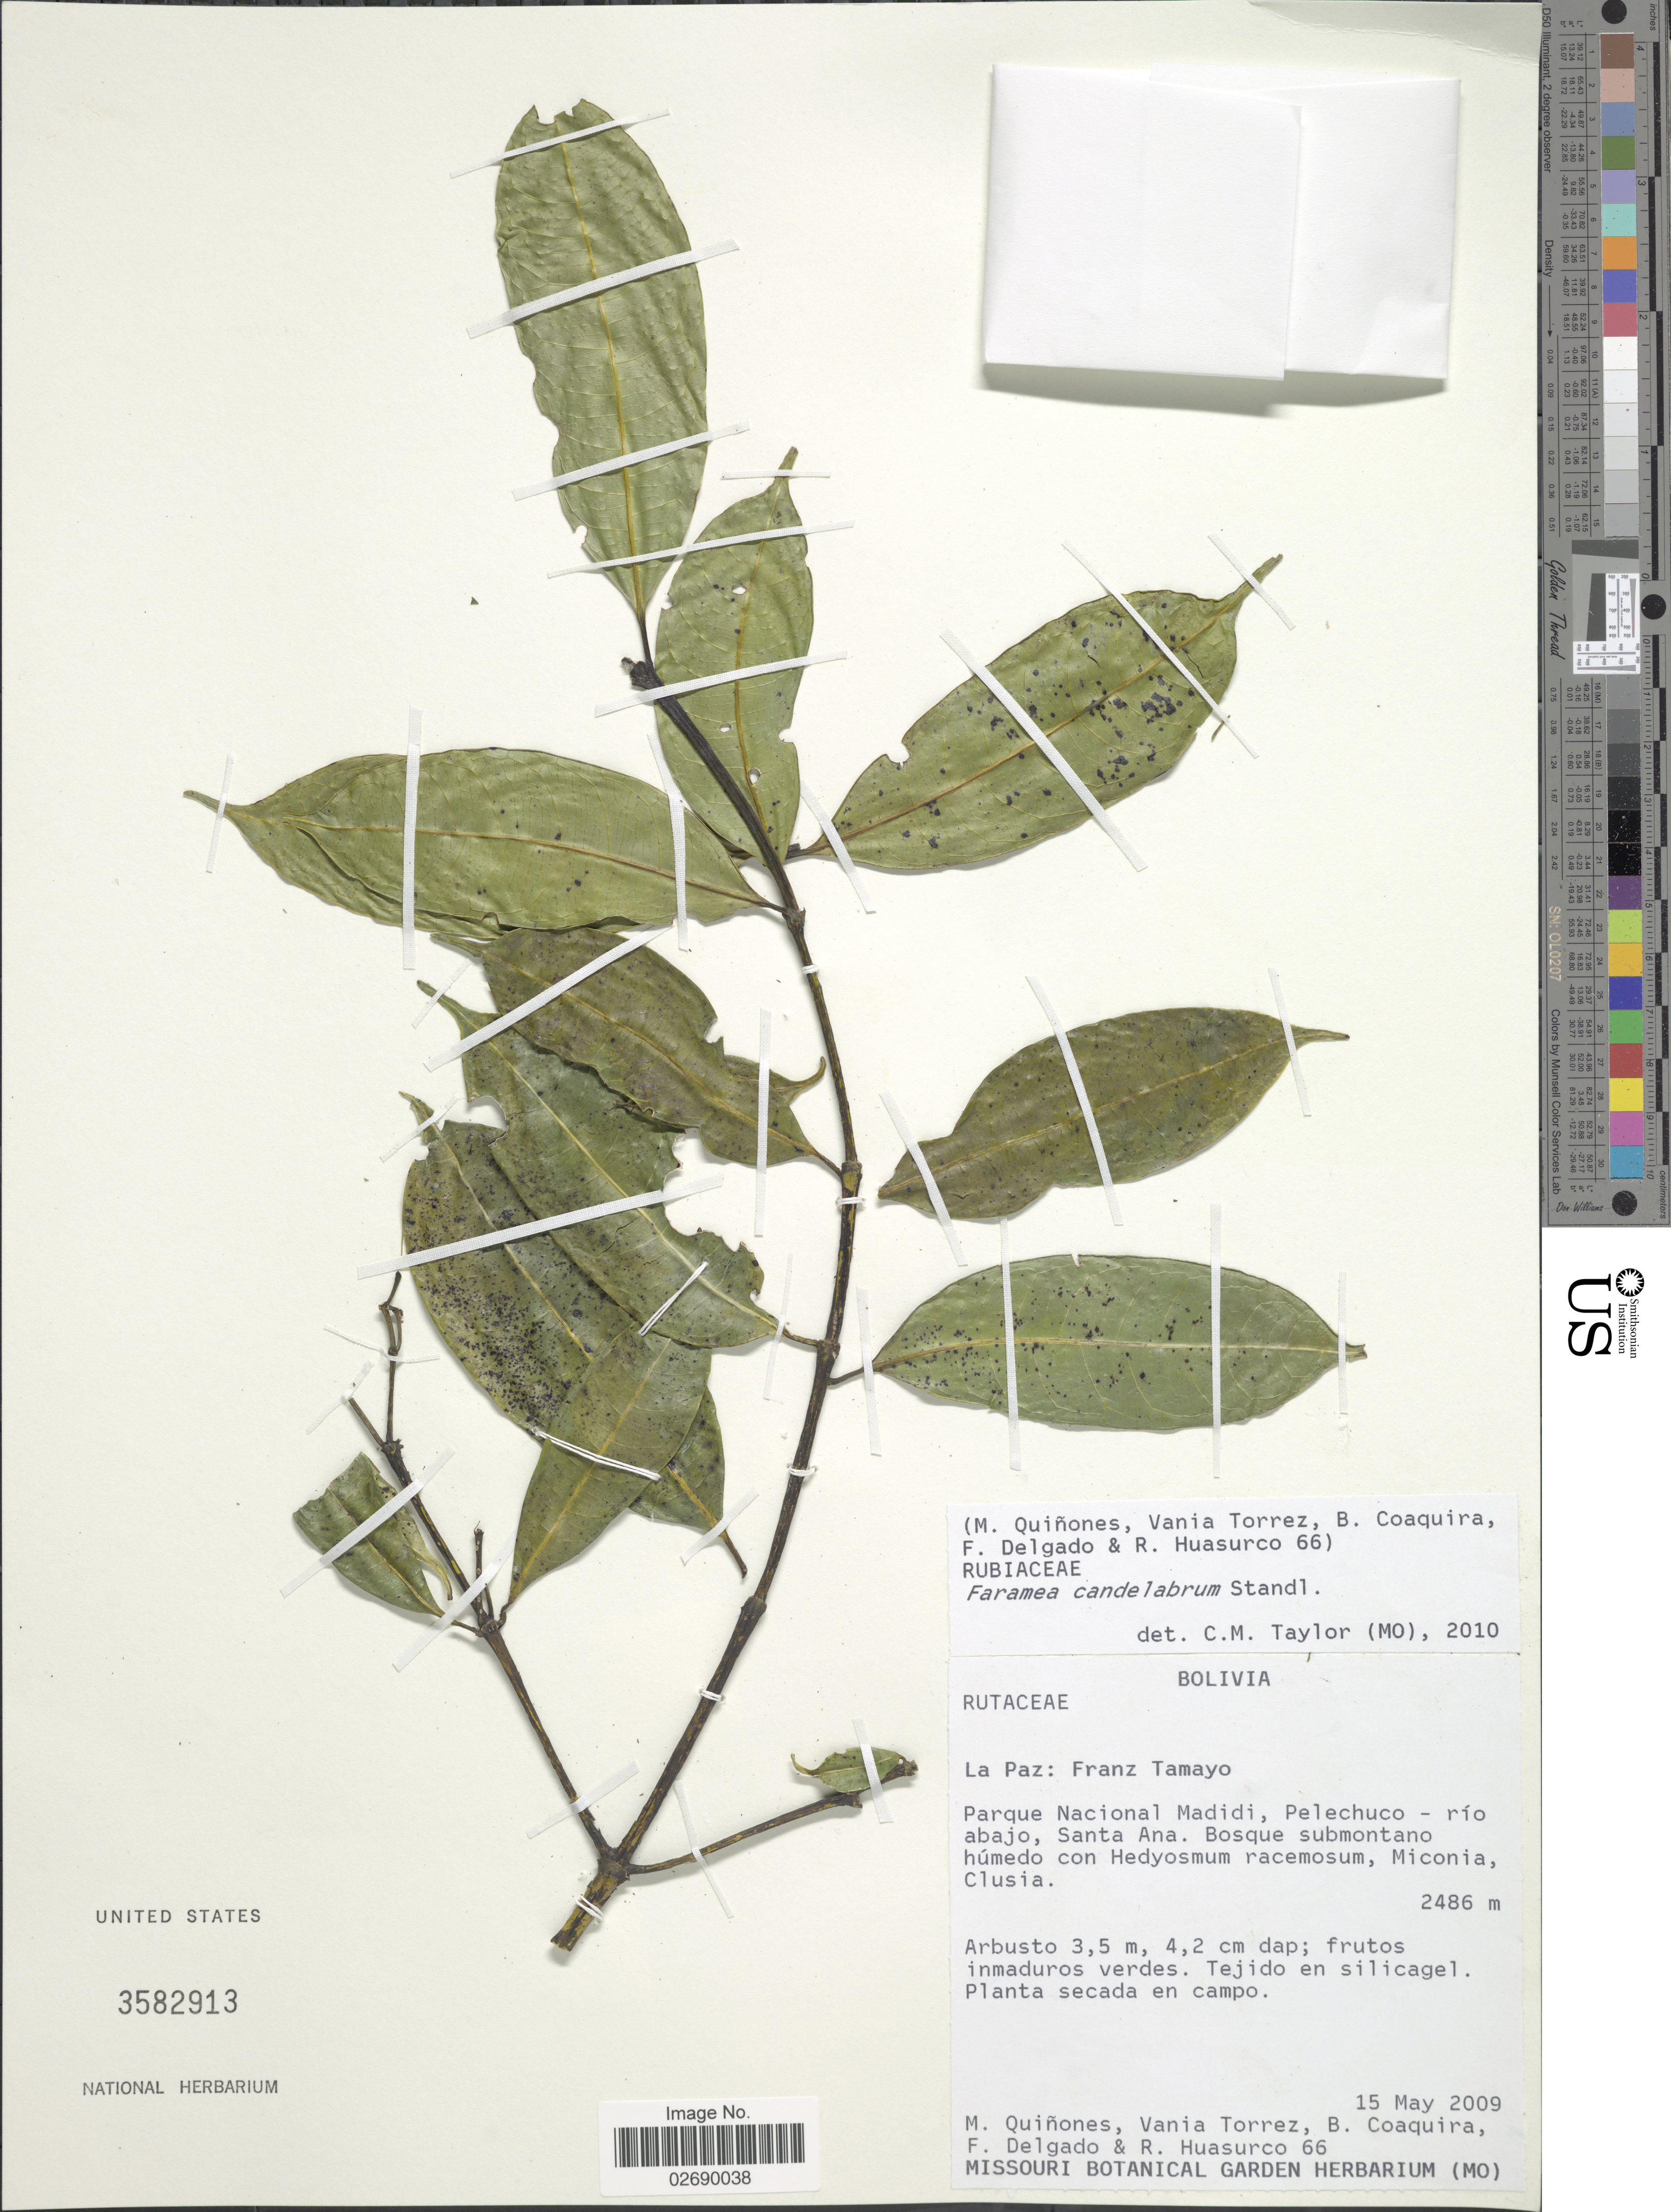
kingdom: Plantae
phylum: Tracheophyta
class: Magnoliopsida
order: Gentianales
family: Rubiaceae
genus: Faramea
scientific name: Faramea candelabrum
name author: Standl.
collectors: M. Quinones, V. Torrez, B. Coaquira, F. Delgado & R. Huasurco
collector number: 66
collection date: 2009-05-15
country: Bolivia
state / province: La Paz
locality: Franz Tamayo. Parque Nacional Madidi, Pelechuco, rio abajo Santa Ana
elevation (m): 2486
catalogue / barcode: US 3582913